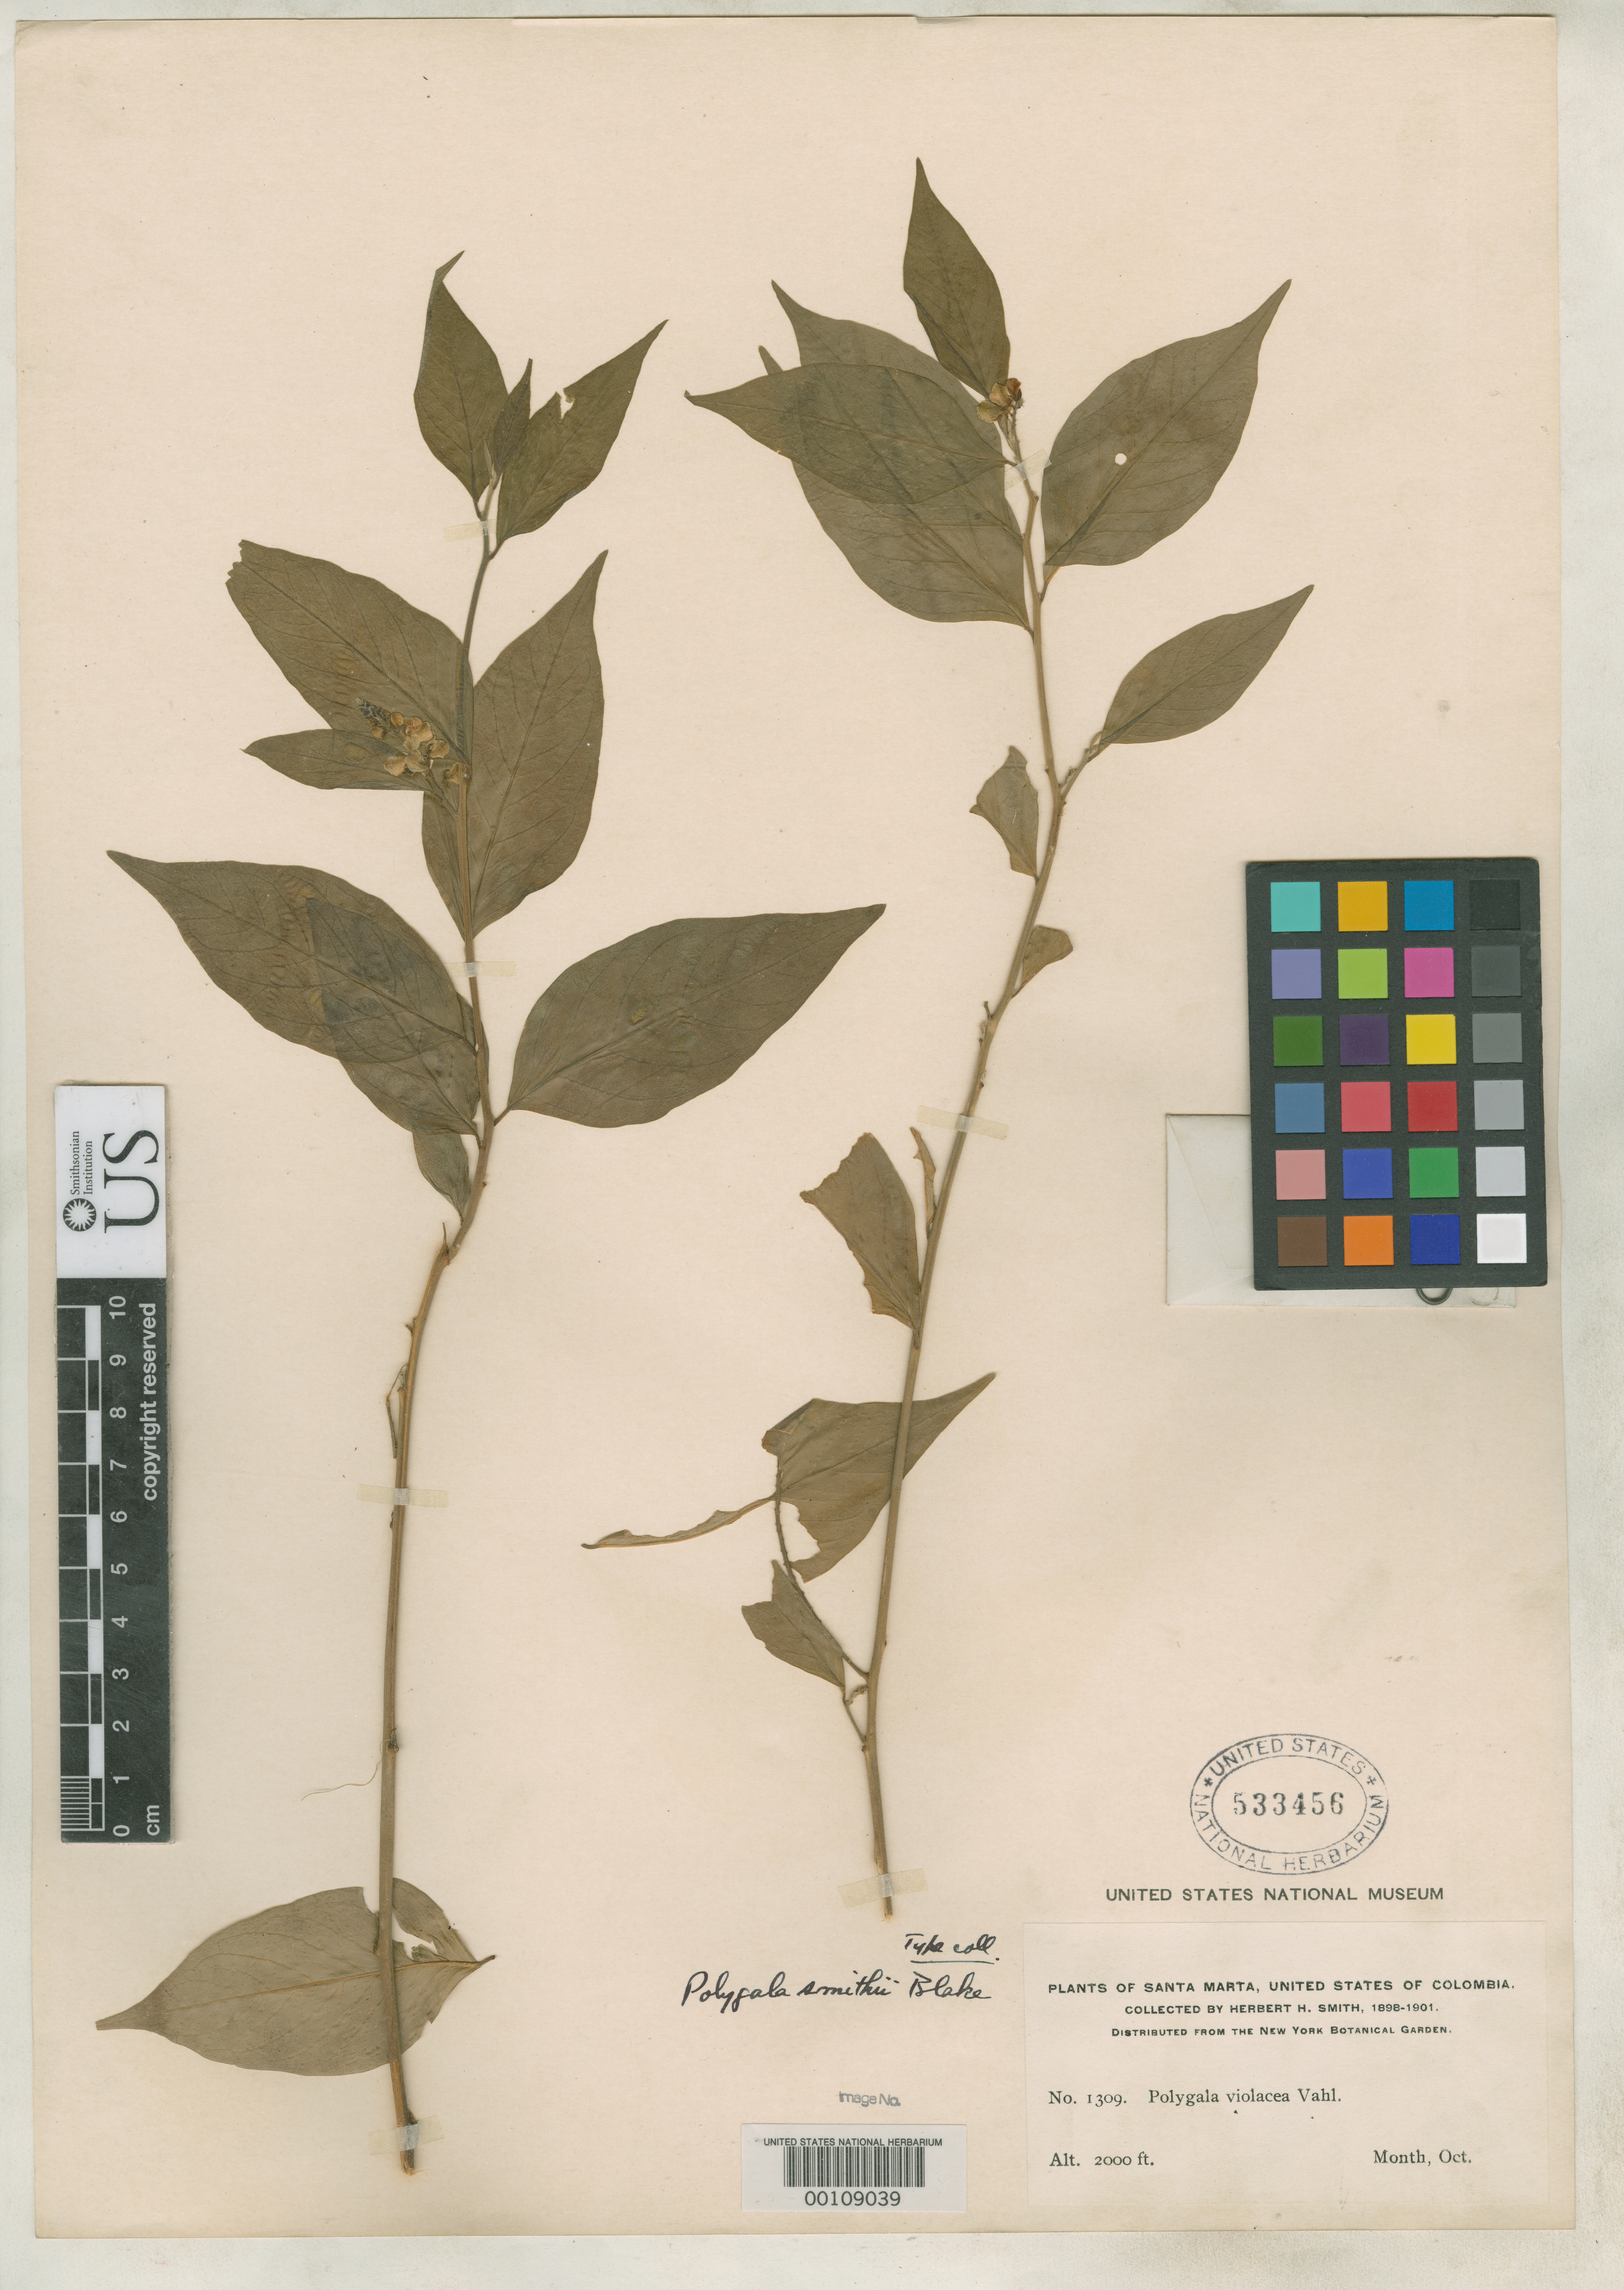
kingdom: Plantae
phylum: Tracheophyta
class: Magnoliopsida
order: Fabales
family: Polygalaceae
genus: Polygala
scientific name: Polygala smithii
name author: S.F. Blake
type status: Isotype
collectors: Herbert H. Smith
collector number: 1309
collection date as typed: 08 Jun 1898 to 08 Jun 1899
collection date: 1898-06-08/1899-06-08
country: Colombia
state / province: Magdalena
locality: Near Agura Dulce, vicinity of Santa Marta.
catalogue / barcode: US 533456